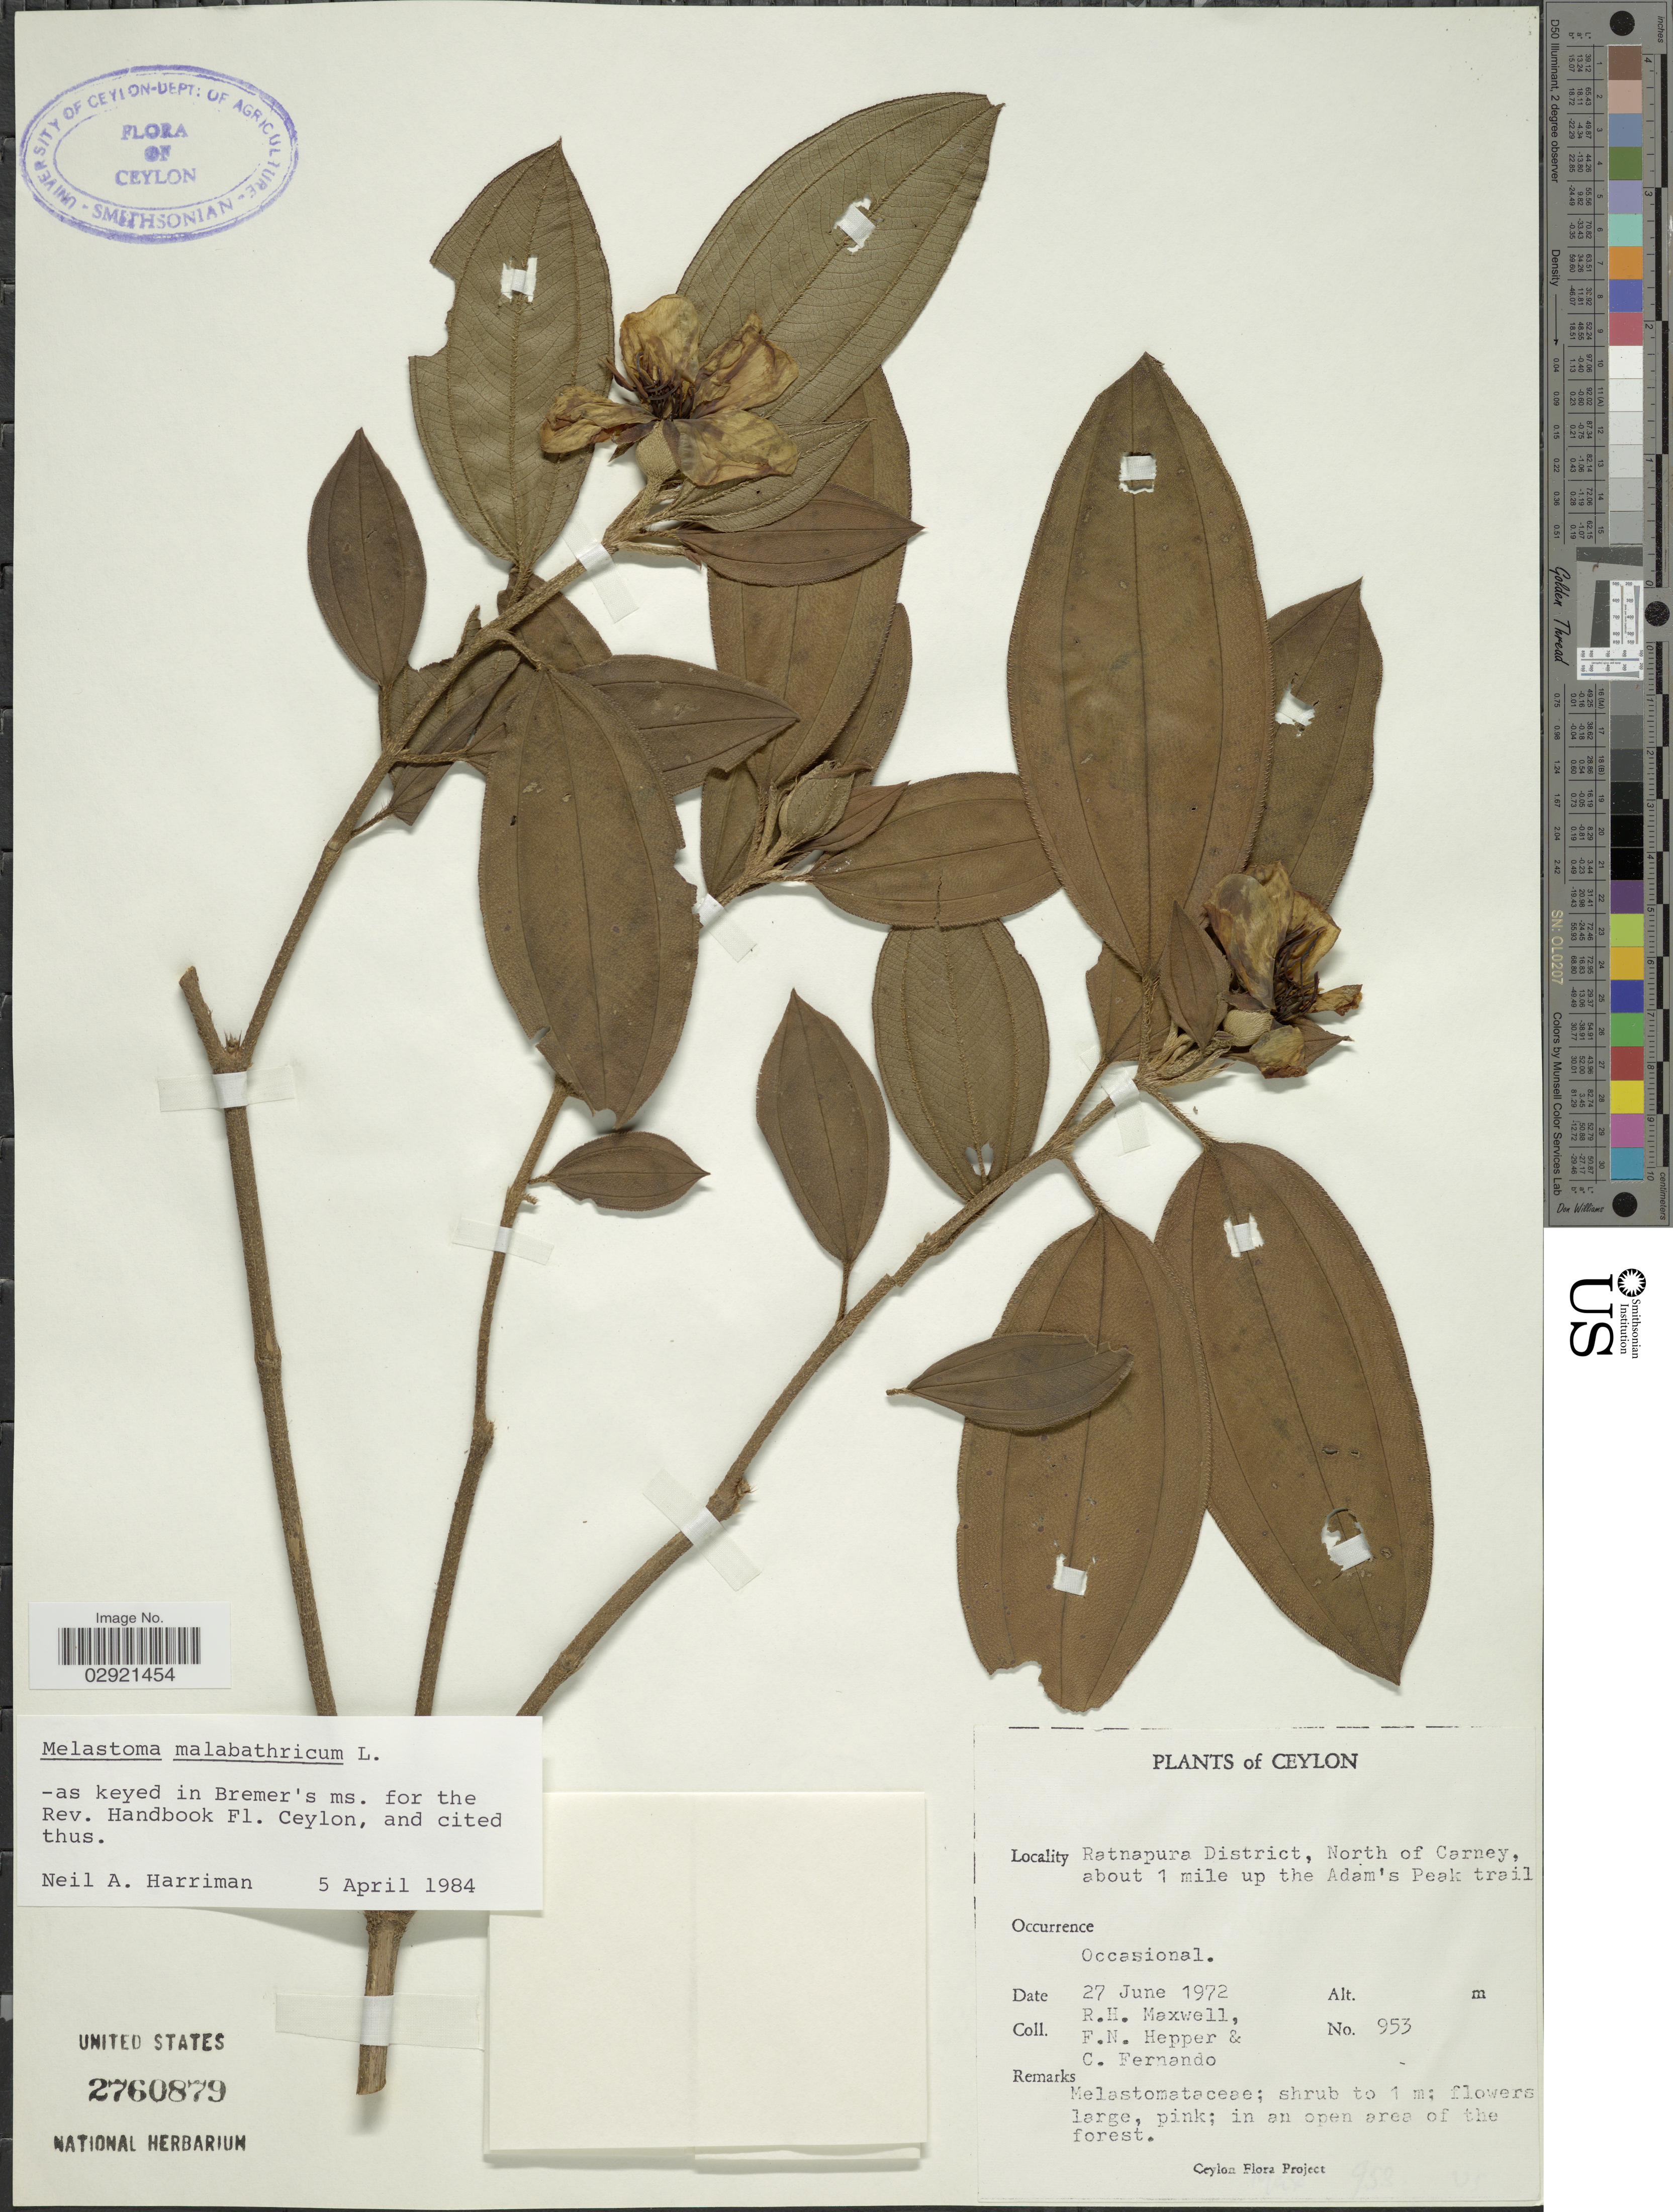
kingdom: Plantae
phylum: Tracheophyta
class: Magnoliopsida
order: Myrtales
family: Melastomataceae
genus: Melastoma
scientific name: Melastoma malabathricum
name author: L.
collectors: R. Maxwell, F. Hepper & C. Fernando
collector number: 953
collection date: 1972-06-27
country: Sri Lanka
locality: Ceylon. Ratnapura District, North of Carney, about 1 mile up the Adam's Peak trail.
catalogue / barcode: US 2760879